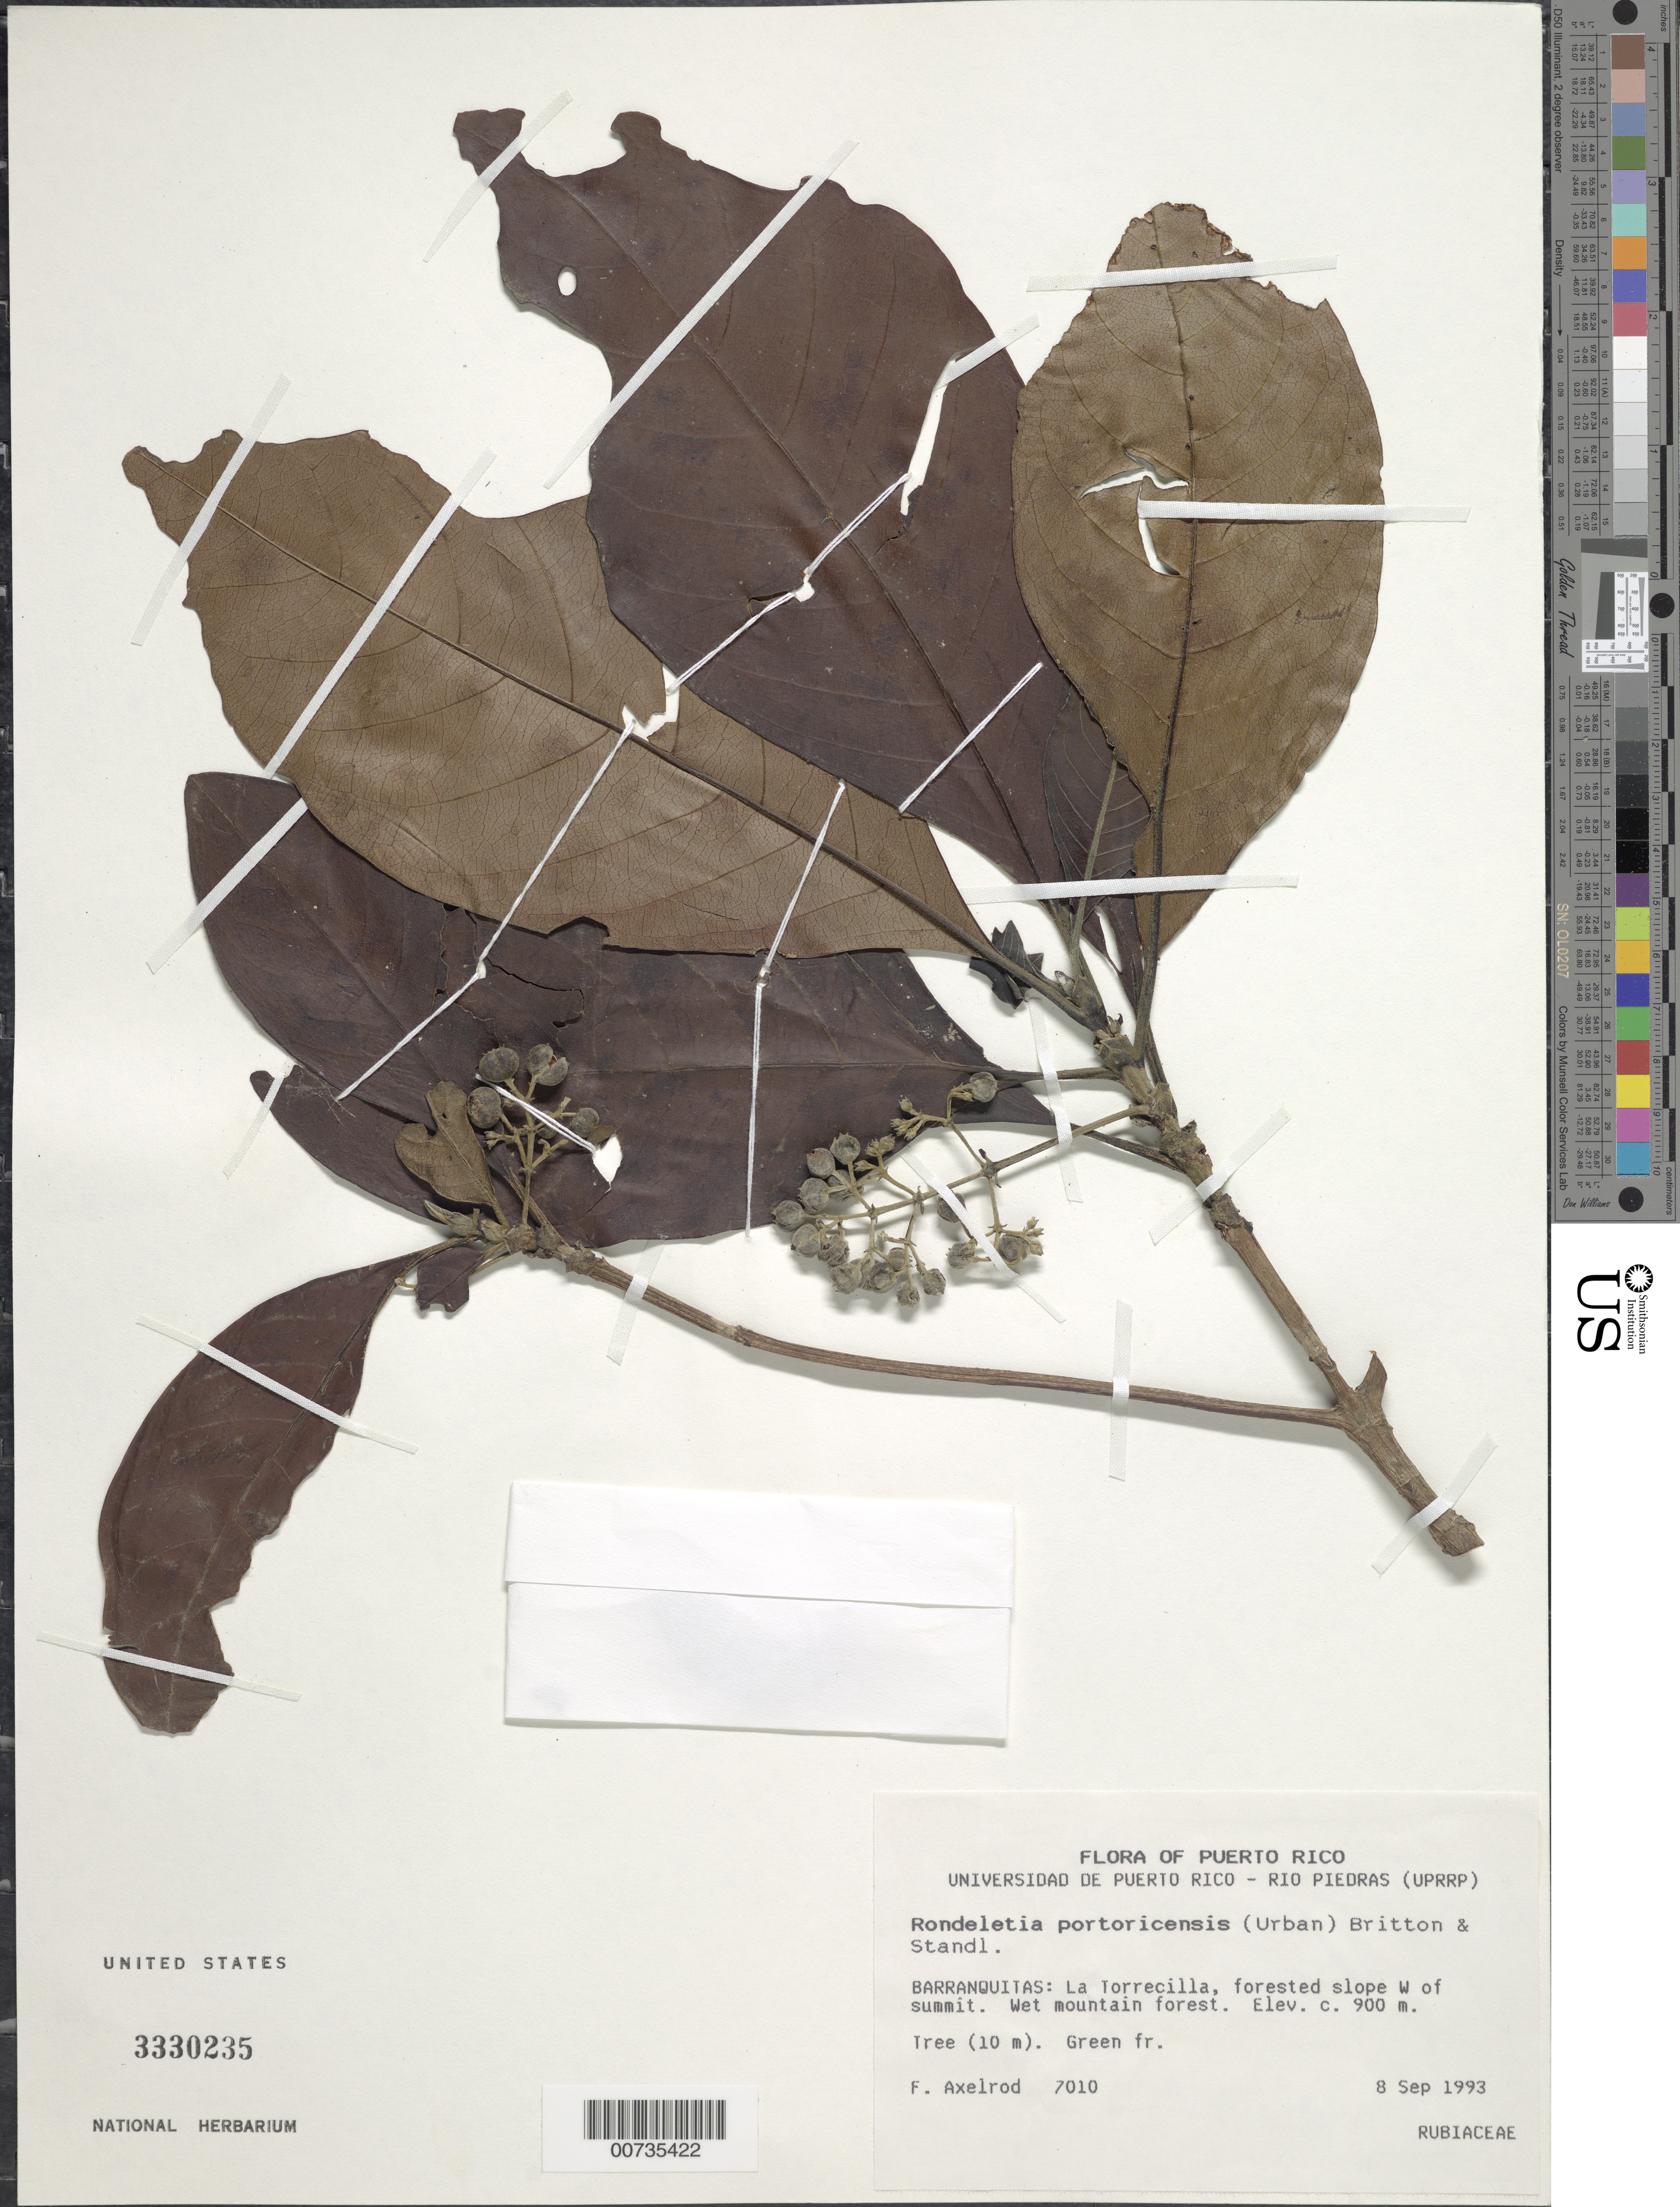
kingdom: Plantae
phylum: Tracheophyta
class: Magnoliopsida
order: Gentianales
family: Rubiaceae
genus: Rondeletia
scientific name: Rondeletia portoricensis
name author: Krug & Urb.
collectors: F. S. Axelrod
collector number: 7010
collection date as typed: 08 Sep 1993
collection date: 1993-09-08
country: Puerto Rico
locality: Barranquitas: La Torrecilla, forested slope W of summit.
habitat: Wet mountain forest.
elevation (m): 900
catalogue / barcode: US 3330235